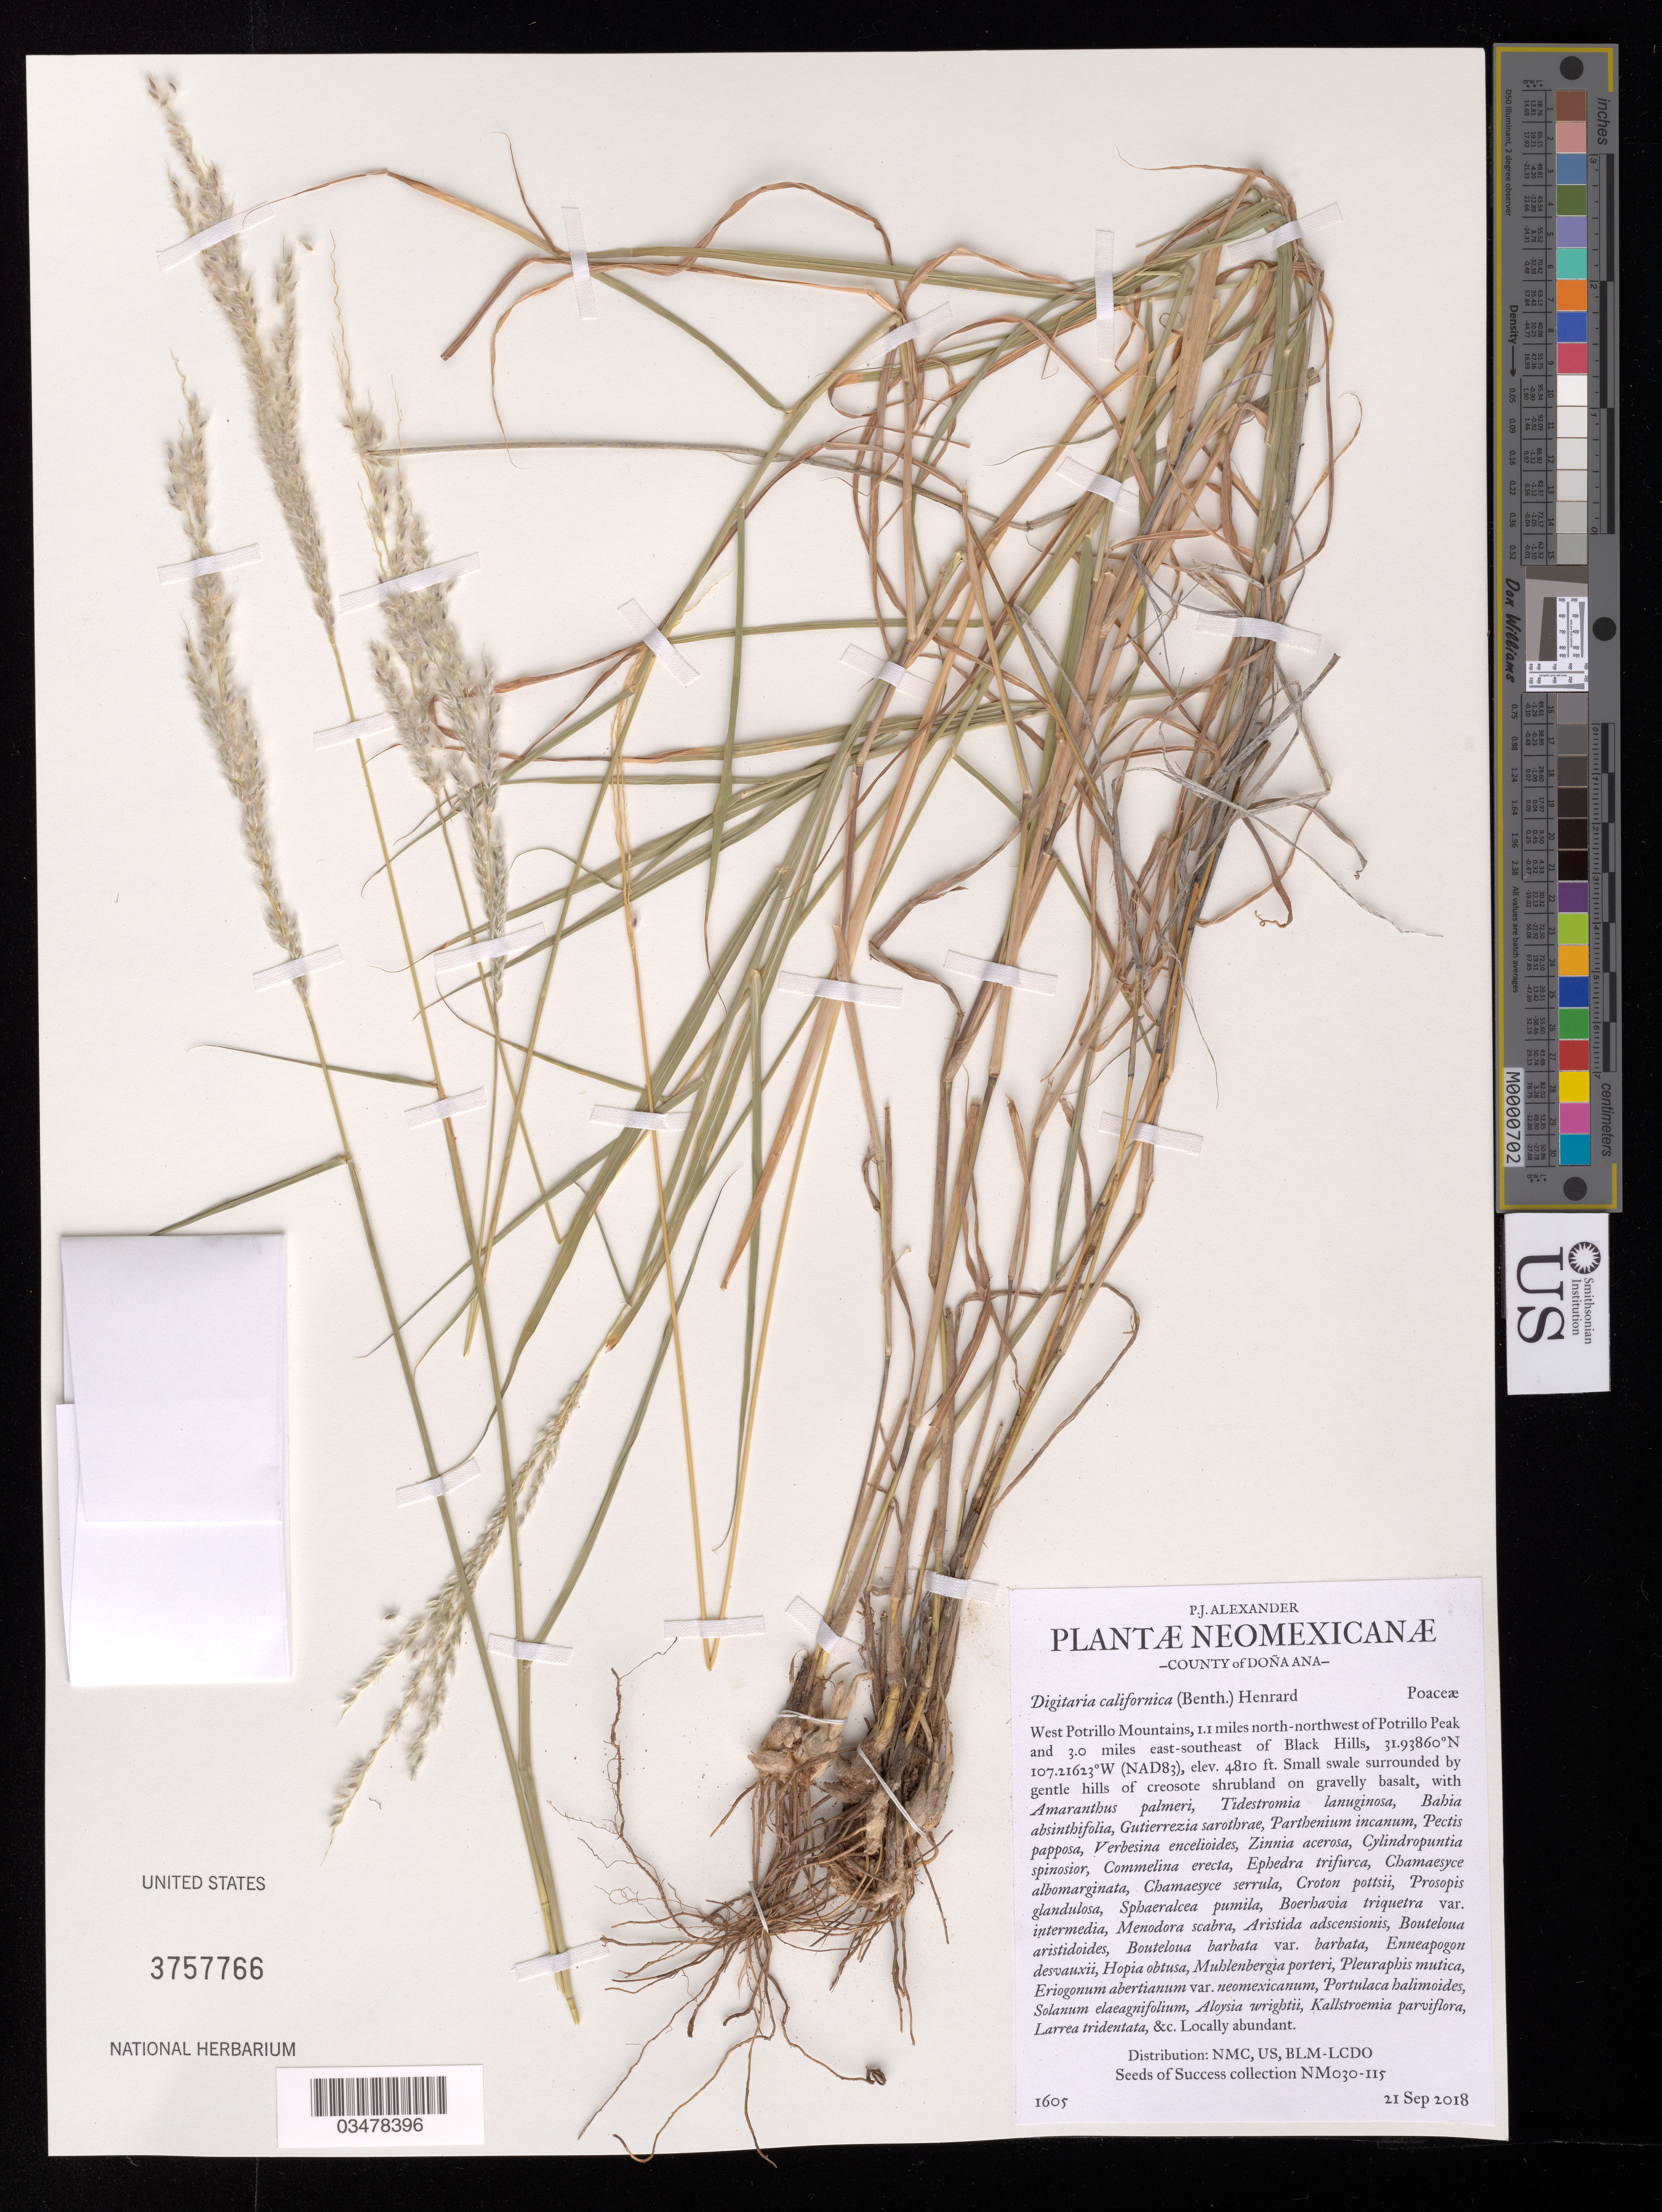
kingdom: Plantae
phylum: Tracheophyta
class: Liliopsida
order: Poales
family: Poaceae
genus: Digitaria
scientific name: Digitaria californica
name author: (Benth.) Henr.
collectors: P. Alexander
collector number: NM030-115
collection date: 2018-09-21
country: United States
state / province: New Mexico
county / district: Dona Ana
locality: Allotment 03016. West Potrillo Mts.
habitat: In a small, seasonally-flooded drainage area in basalt hills; ecological site: R042XB016NM, Draw. With Ephedra trifurca, Pectis papposa, Croton pottsii, etc.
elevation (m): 1466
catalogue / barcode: US 3757766